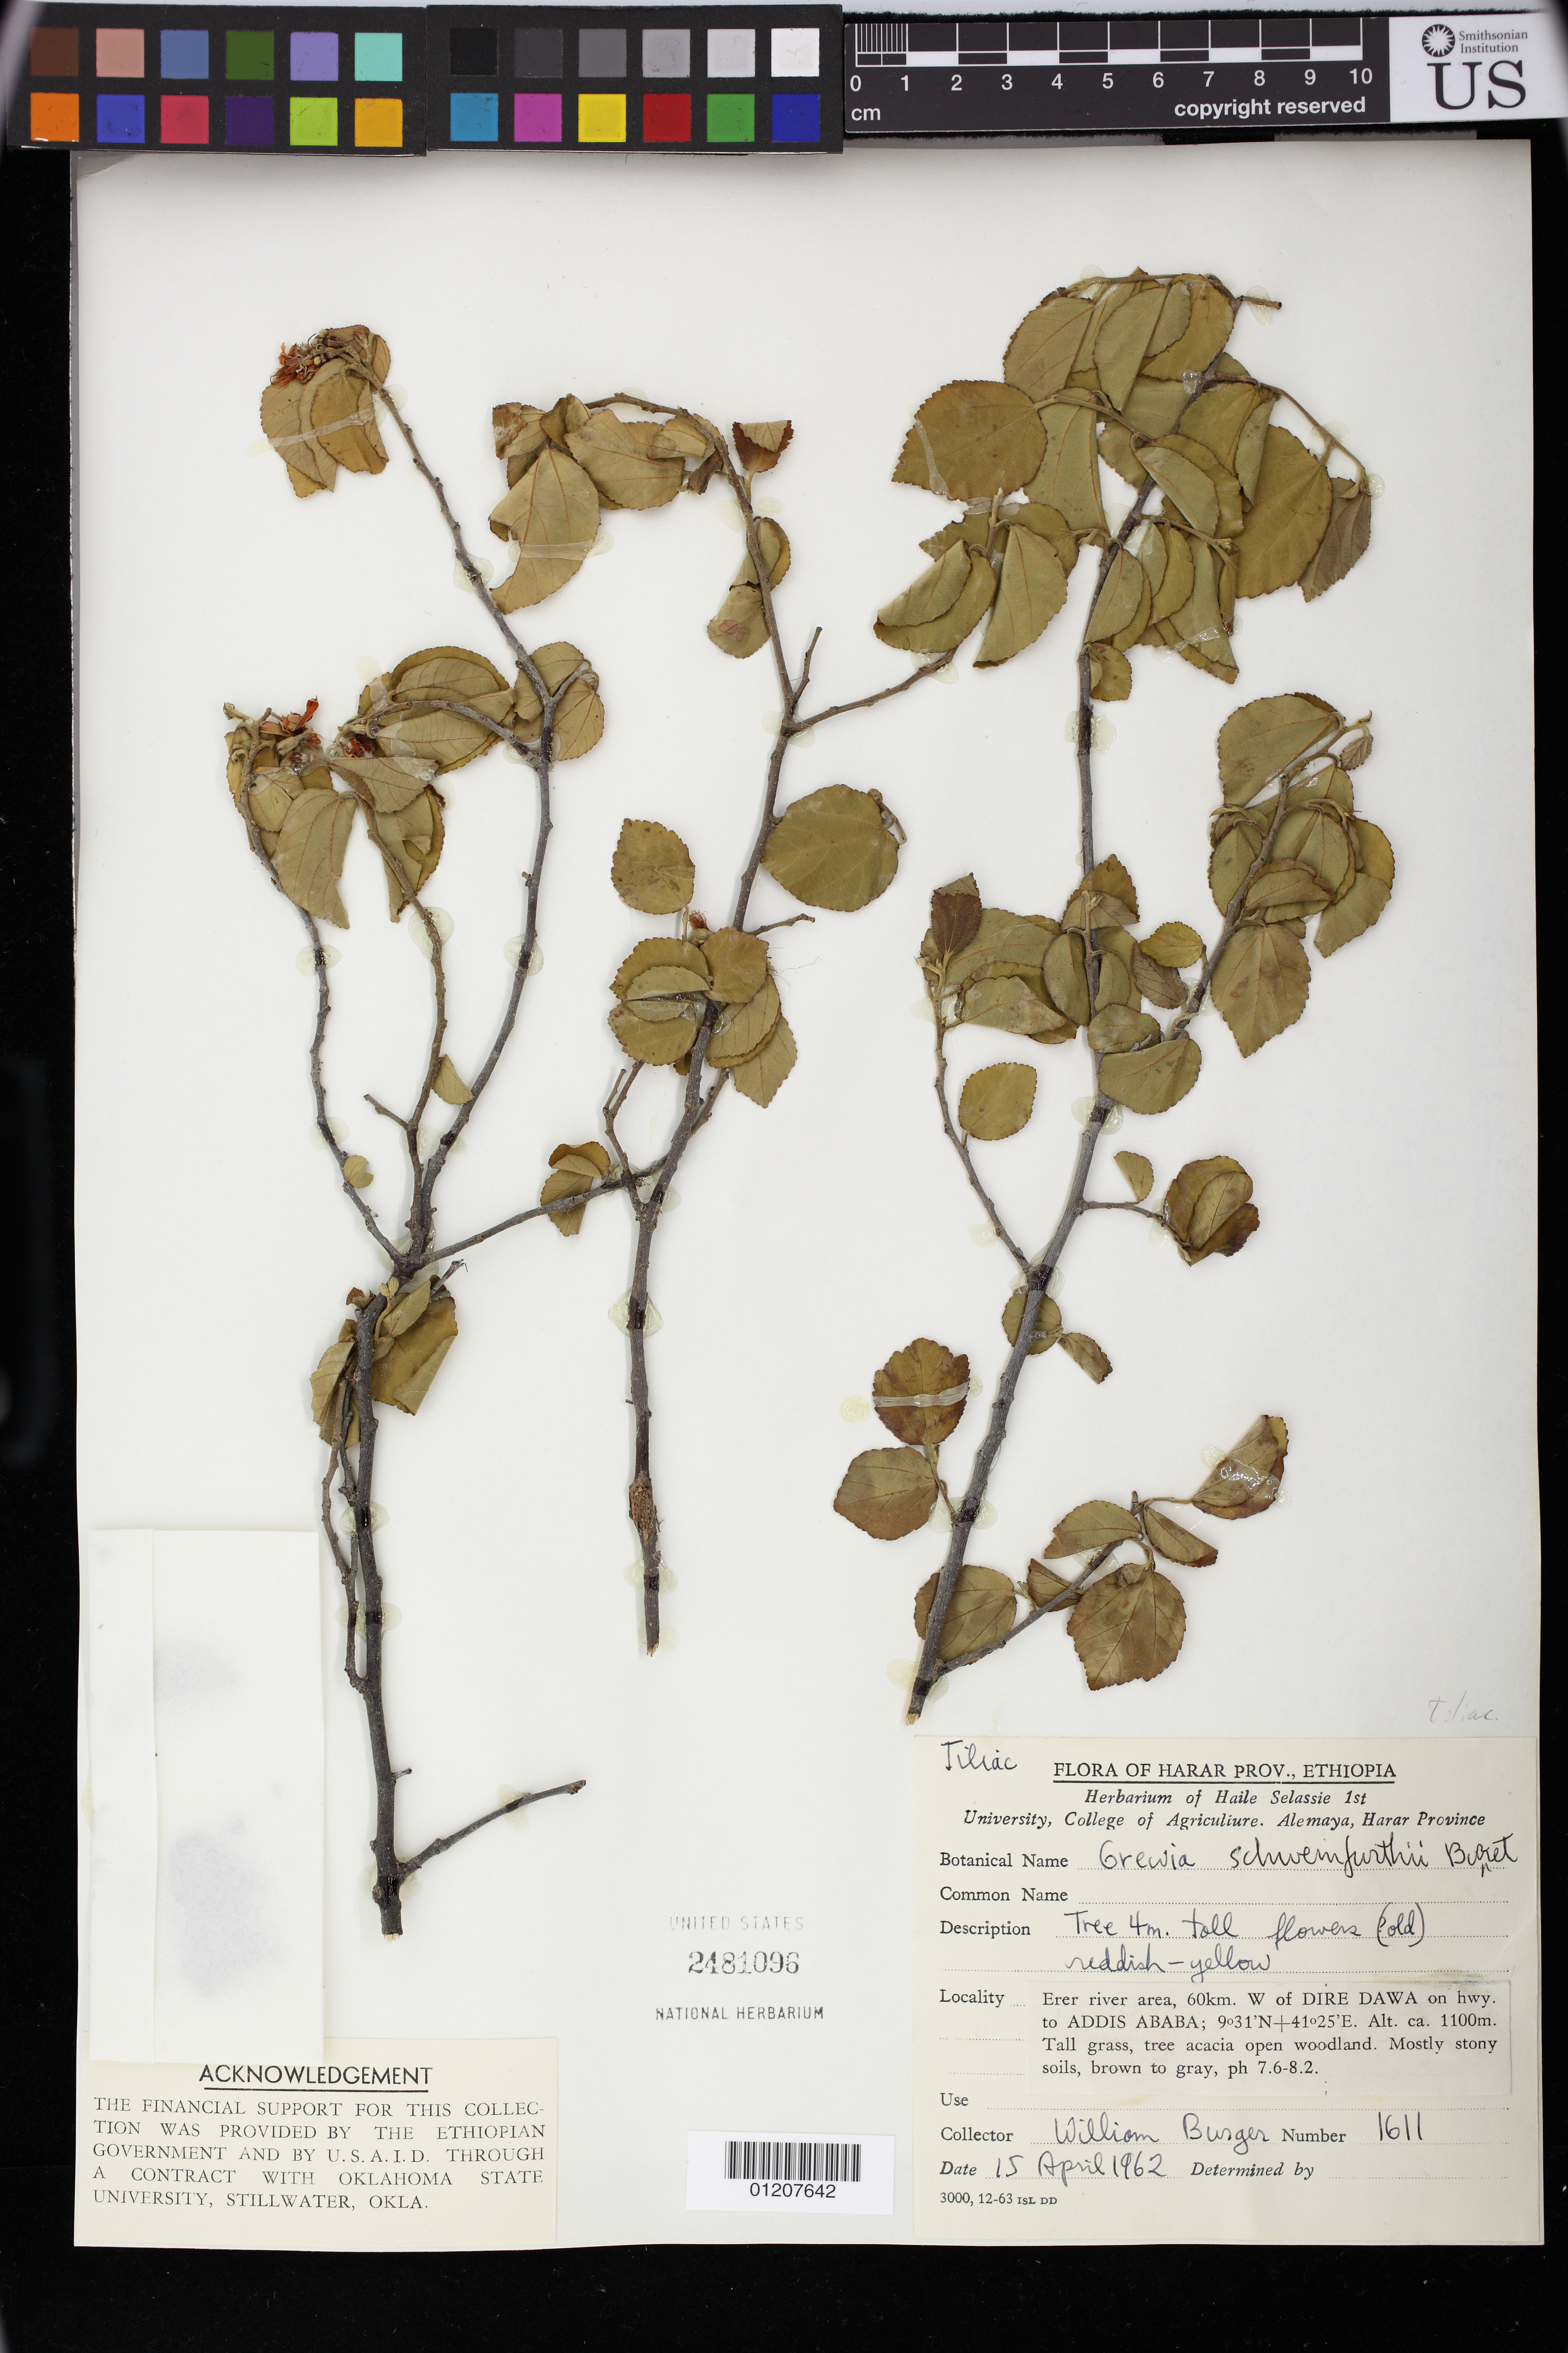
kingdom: Plantae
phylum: Tracheophyta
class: Magnoliopsida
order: Malvales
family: Malvaceae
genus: Grewia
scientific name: Grewia schweinfurthii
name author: Burret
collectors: W. Burger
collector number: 1611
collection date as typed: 15 Apr 1962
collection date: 1962-04-15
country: Ethiopia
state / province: Dire Dawa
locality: Erer river area, 60 km. W of Dire Dawa on hwy. to Addis Ababa.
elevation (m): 1100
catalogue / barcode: US 2481096